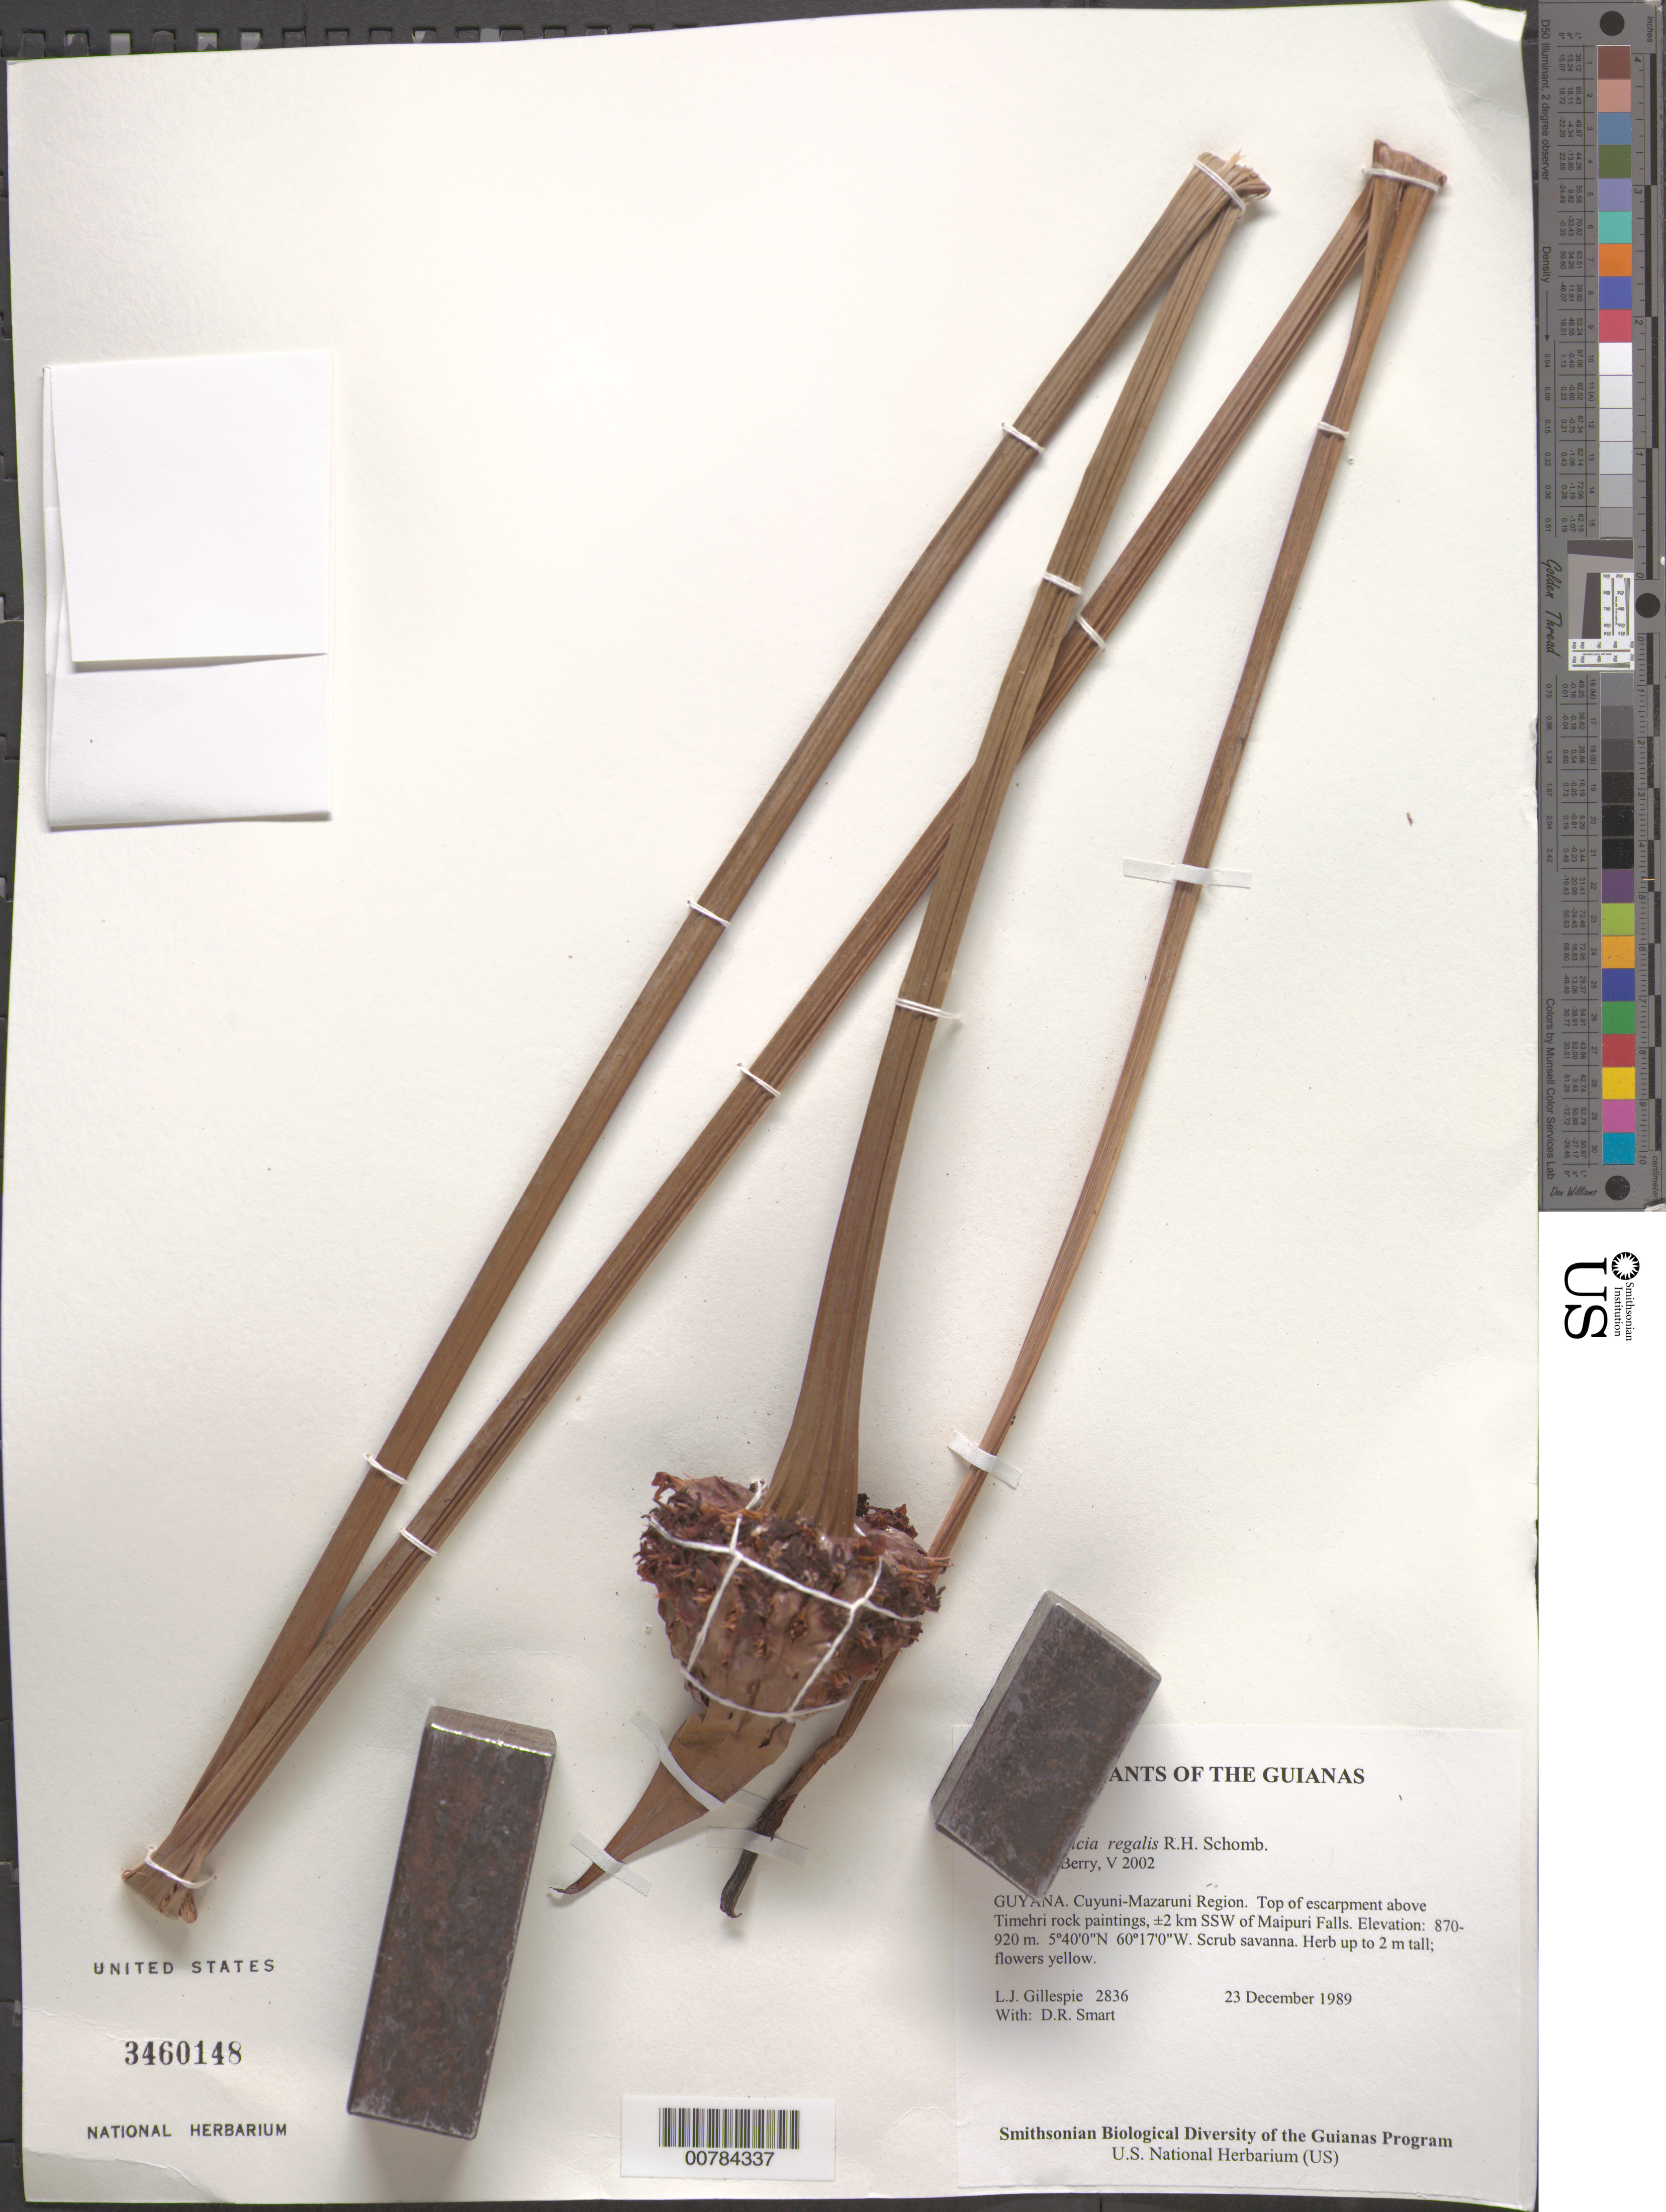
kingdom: Plantae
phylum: Tracheophyta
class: Liliopsida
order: Poales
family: Rapateaceae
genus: Saxofridericia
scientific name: Saxofridericia regalis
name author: R.H. Schomb.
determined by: Berry, P. E., (WIS), University of Wisconsin - Madison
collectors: L. J. Gillespie & D. R. Smart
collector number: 2836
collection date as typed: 23 December 1989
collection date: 1989-12-23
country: Guyana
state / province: Cuyuni-Mazaruni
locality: Top of escarpment above Timehri rock paintings, ±2 km SSW of Maipuri Falls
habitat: Scrub savanna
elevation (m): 870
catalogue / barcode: US 3460148